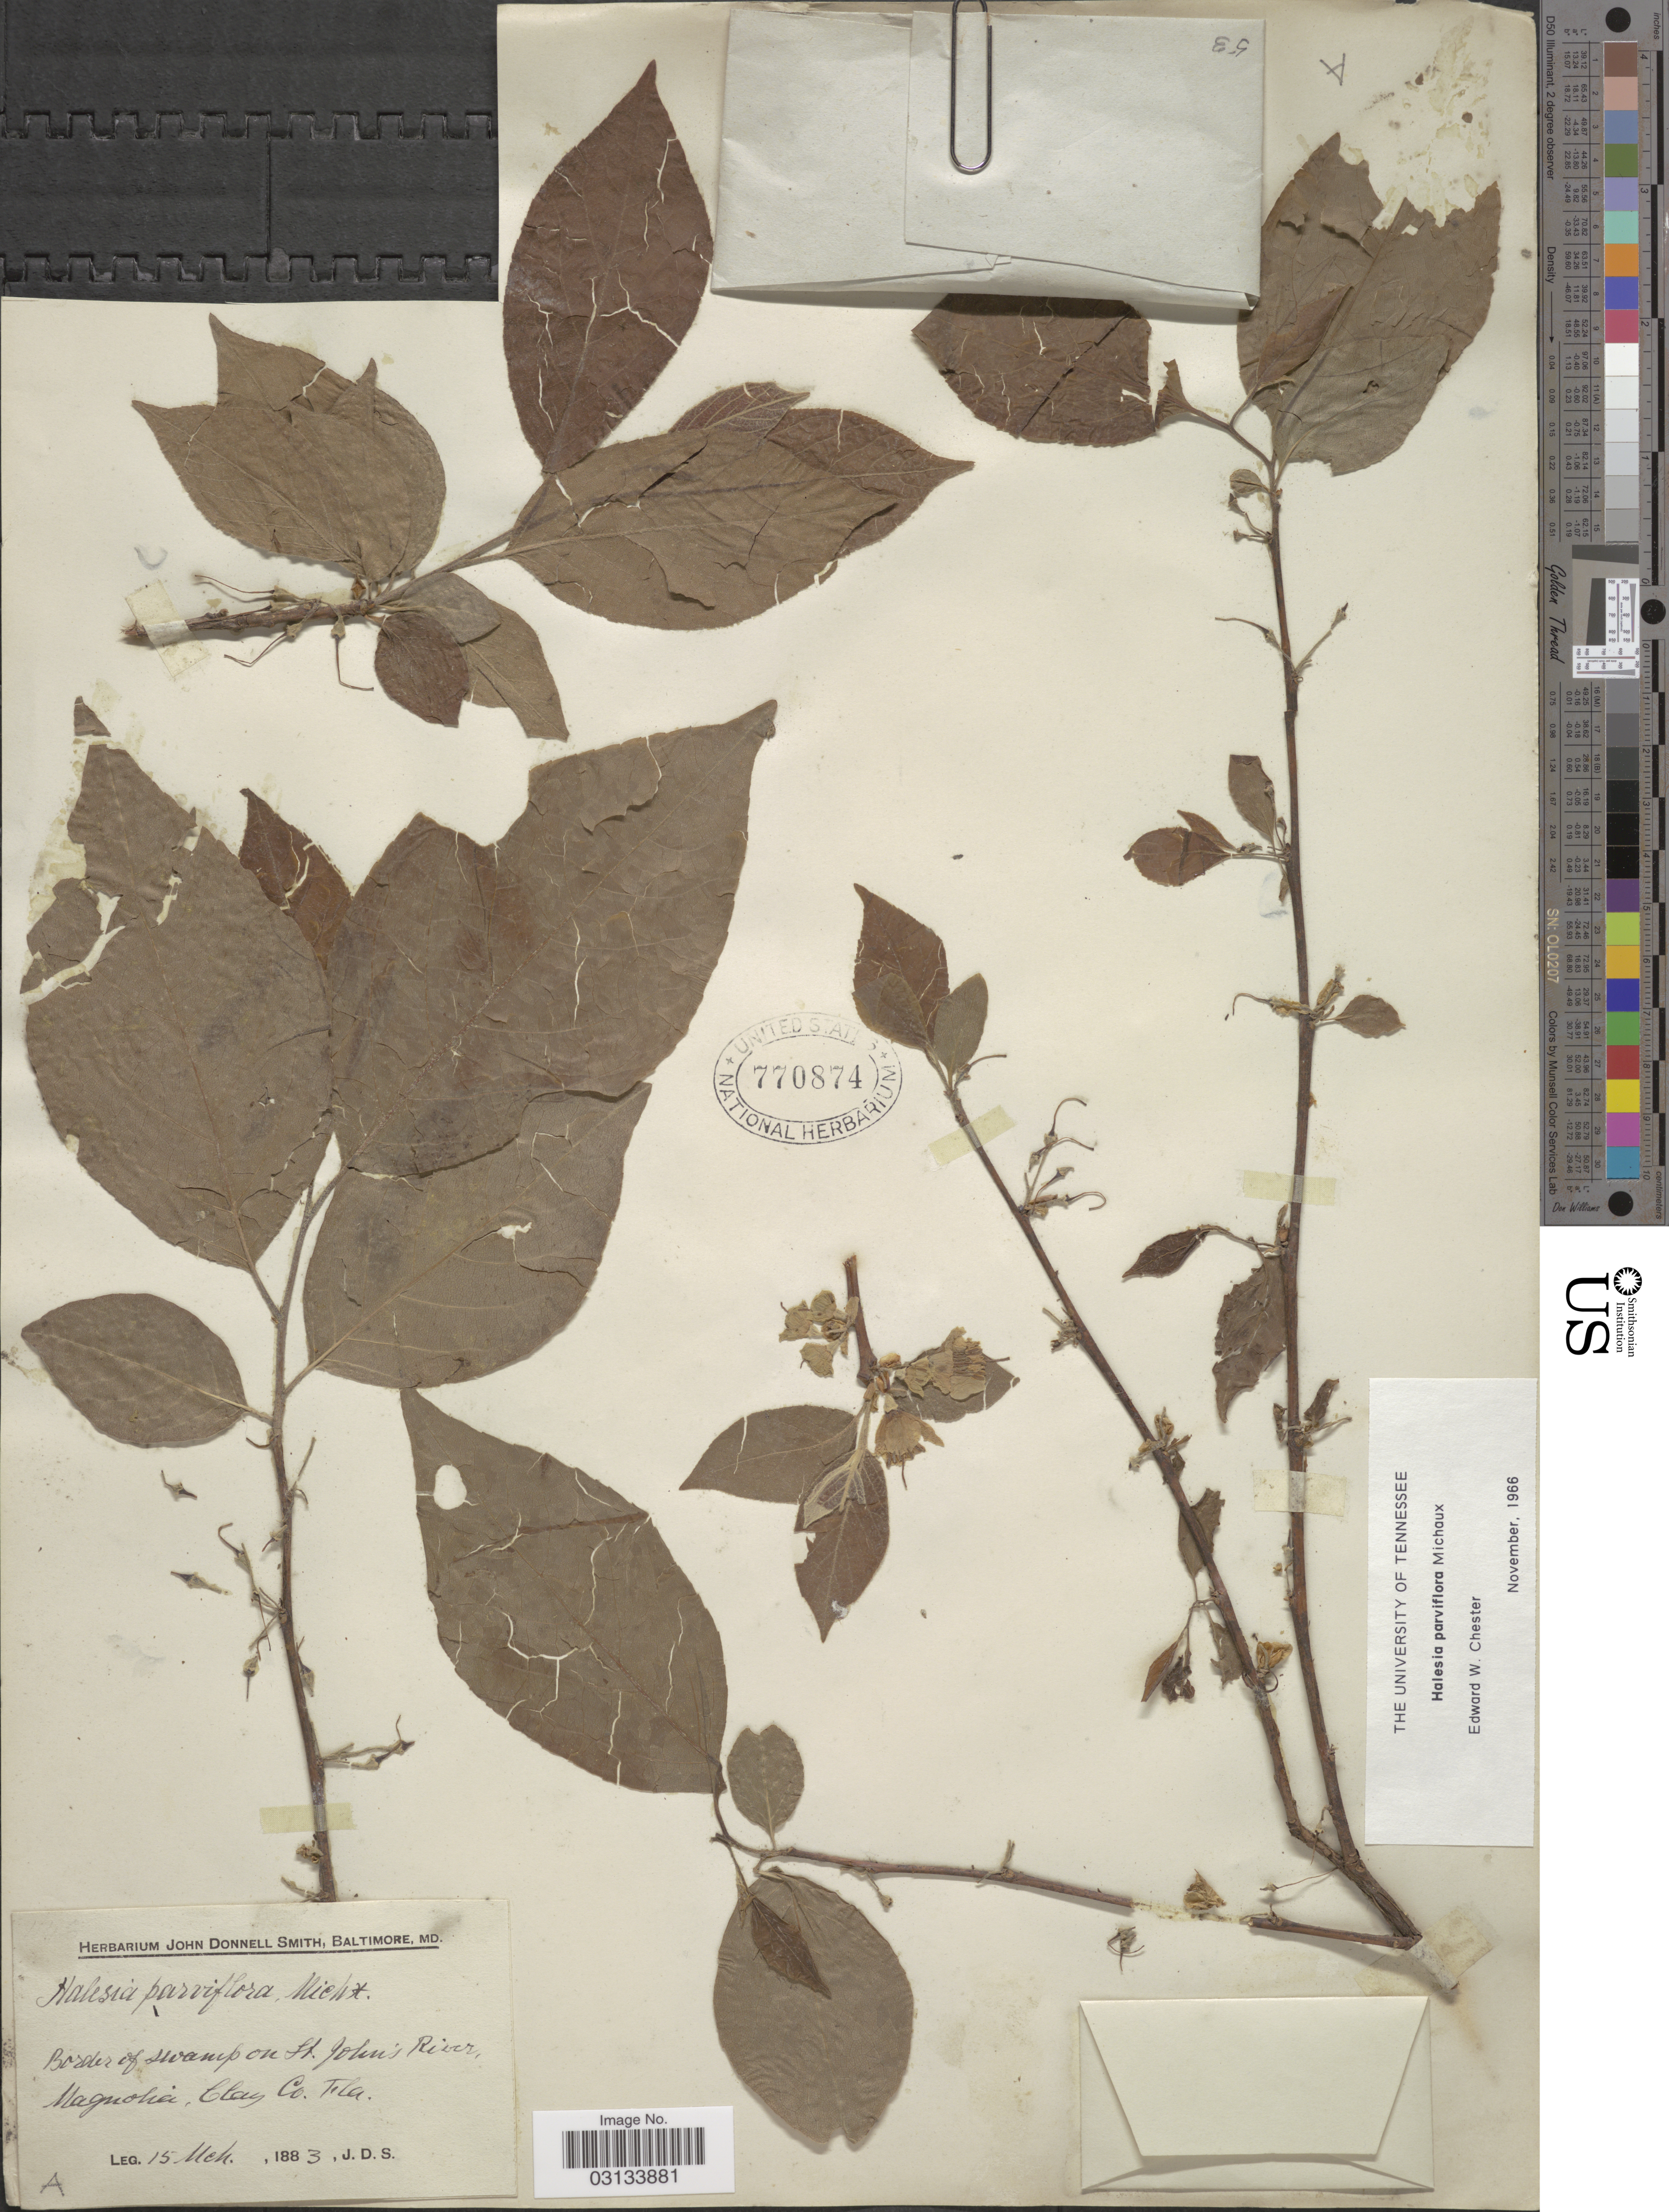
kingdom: Plantae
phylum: Tracheophyta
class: Magnoliopsida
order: Ericales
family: Styracaceae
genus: Halesia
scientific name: Halesia carolina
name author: L.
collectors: J. Donnell Smith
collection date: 1883-03-15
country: United States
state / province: Florida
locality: Border of swamp on St. John's River, Magnolia, Clay Co. Fla.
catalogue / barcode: US 770874